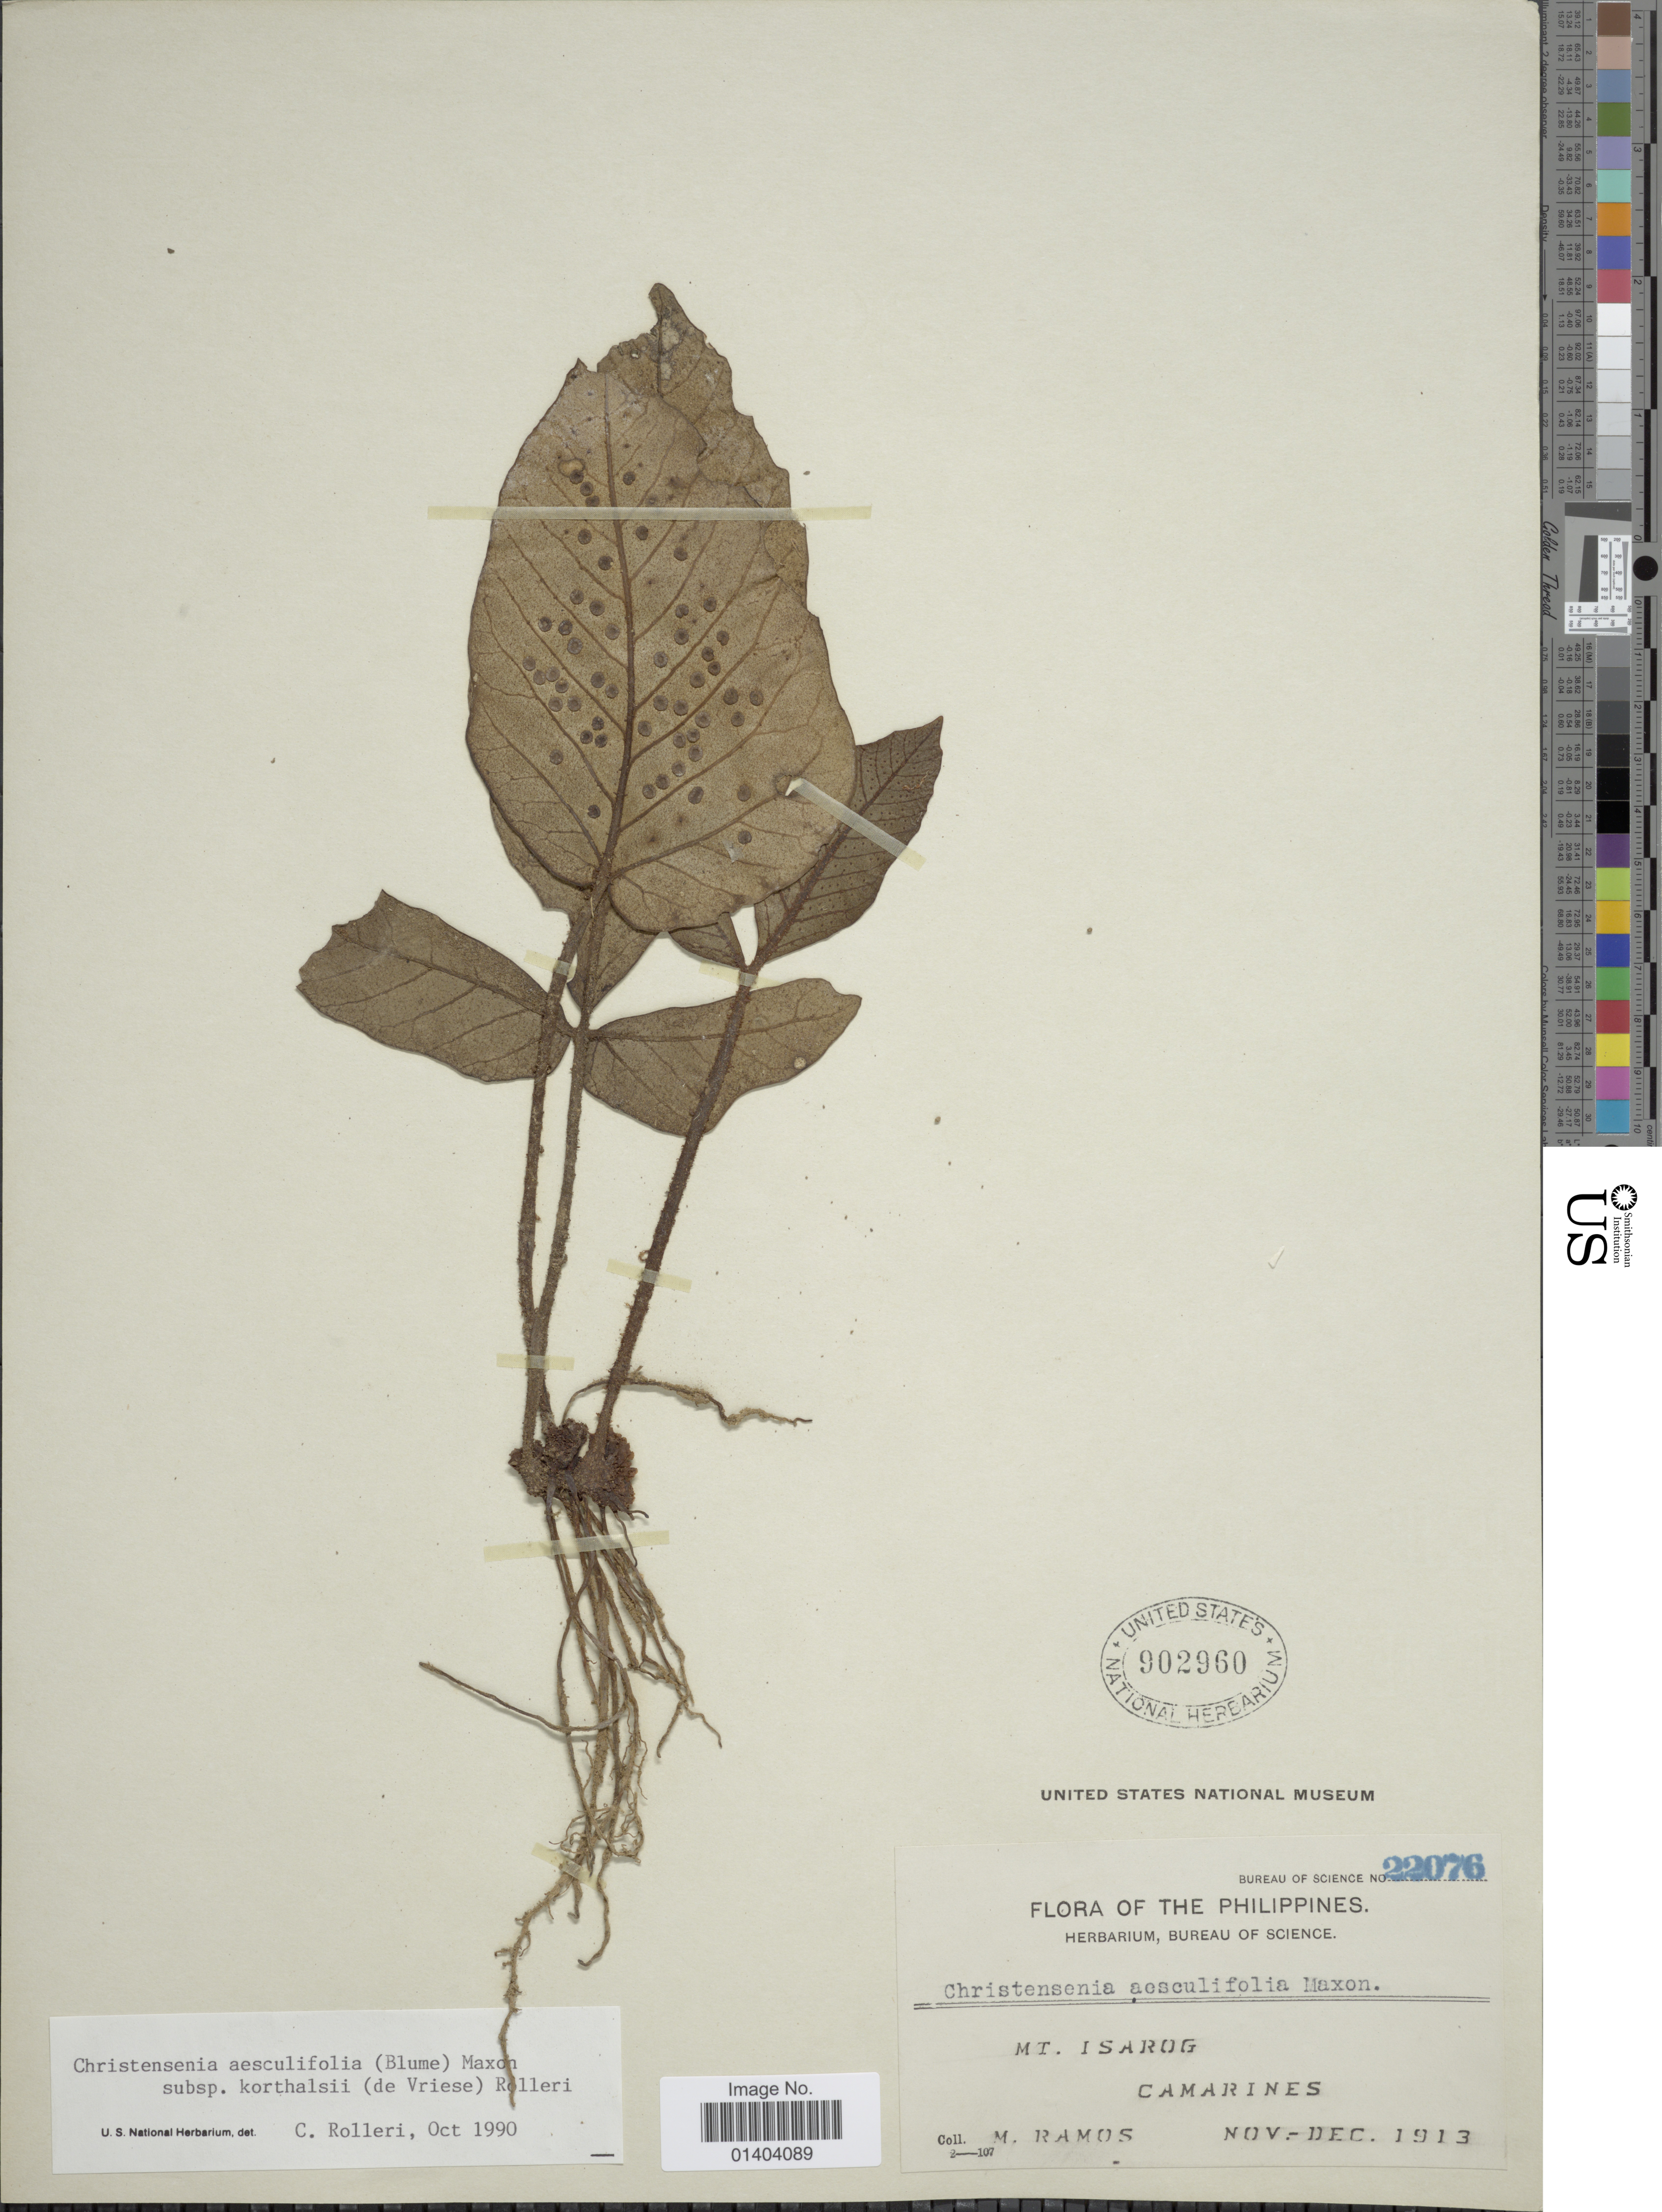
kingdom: Plantae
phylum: Tracheophyta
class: Polypodiopsida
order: Marattiales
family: Marattiaceae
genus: Christensenia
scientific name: Christensenia aesculifolia subsp. korthalsii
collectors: M. Ramos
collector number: Bureau of Science 22076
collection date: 1913-11/1913-12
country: Philippines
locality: Mt. Isarog Camarines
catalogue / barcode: US 902960